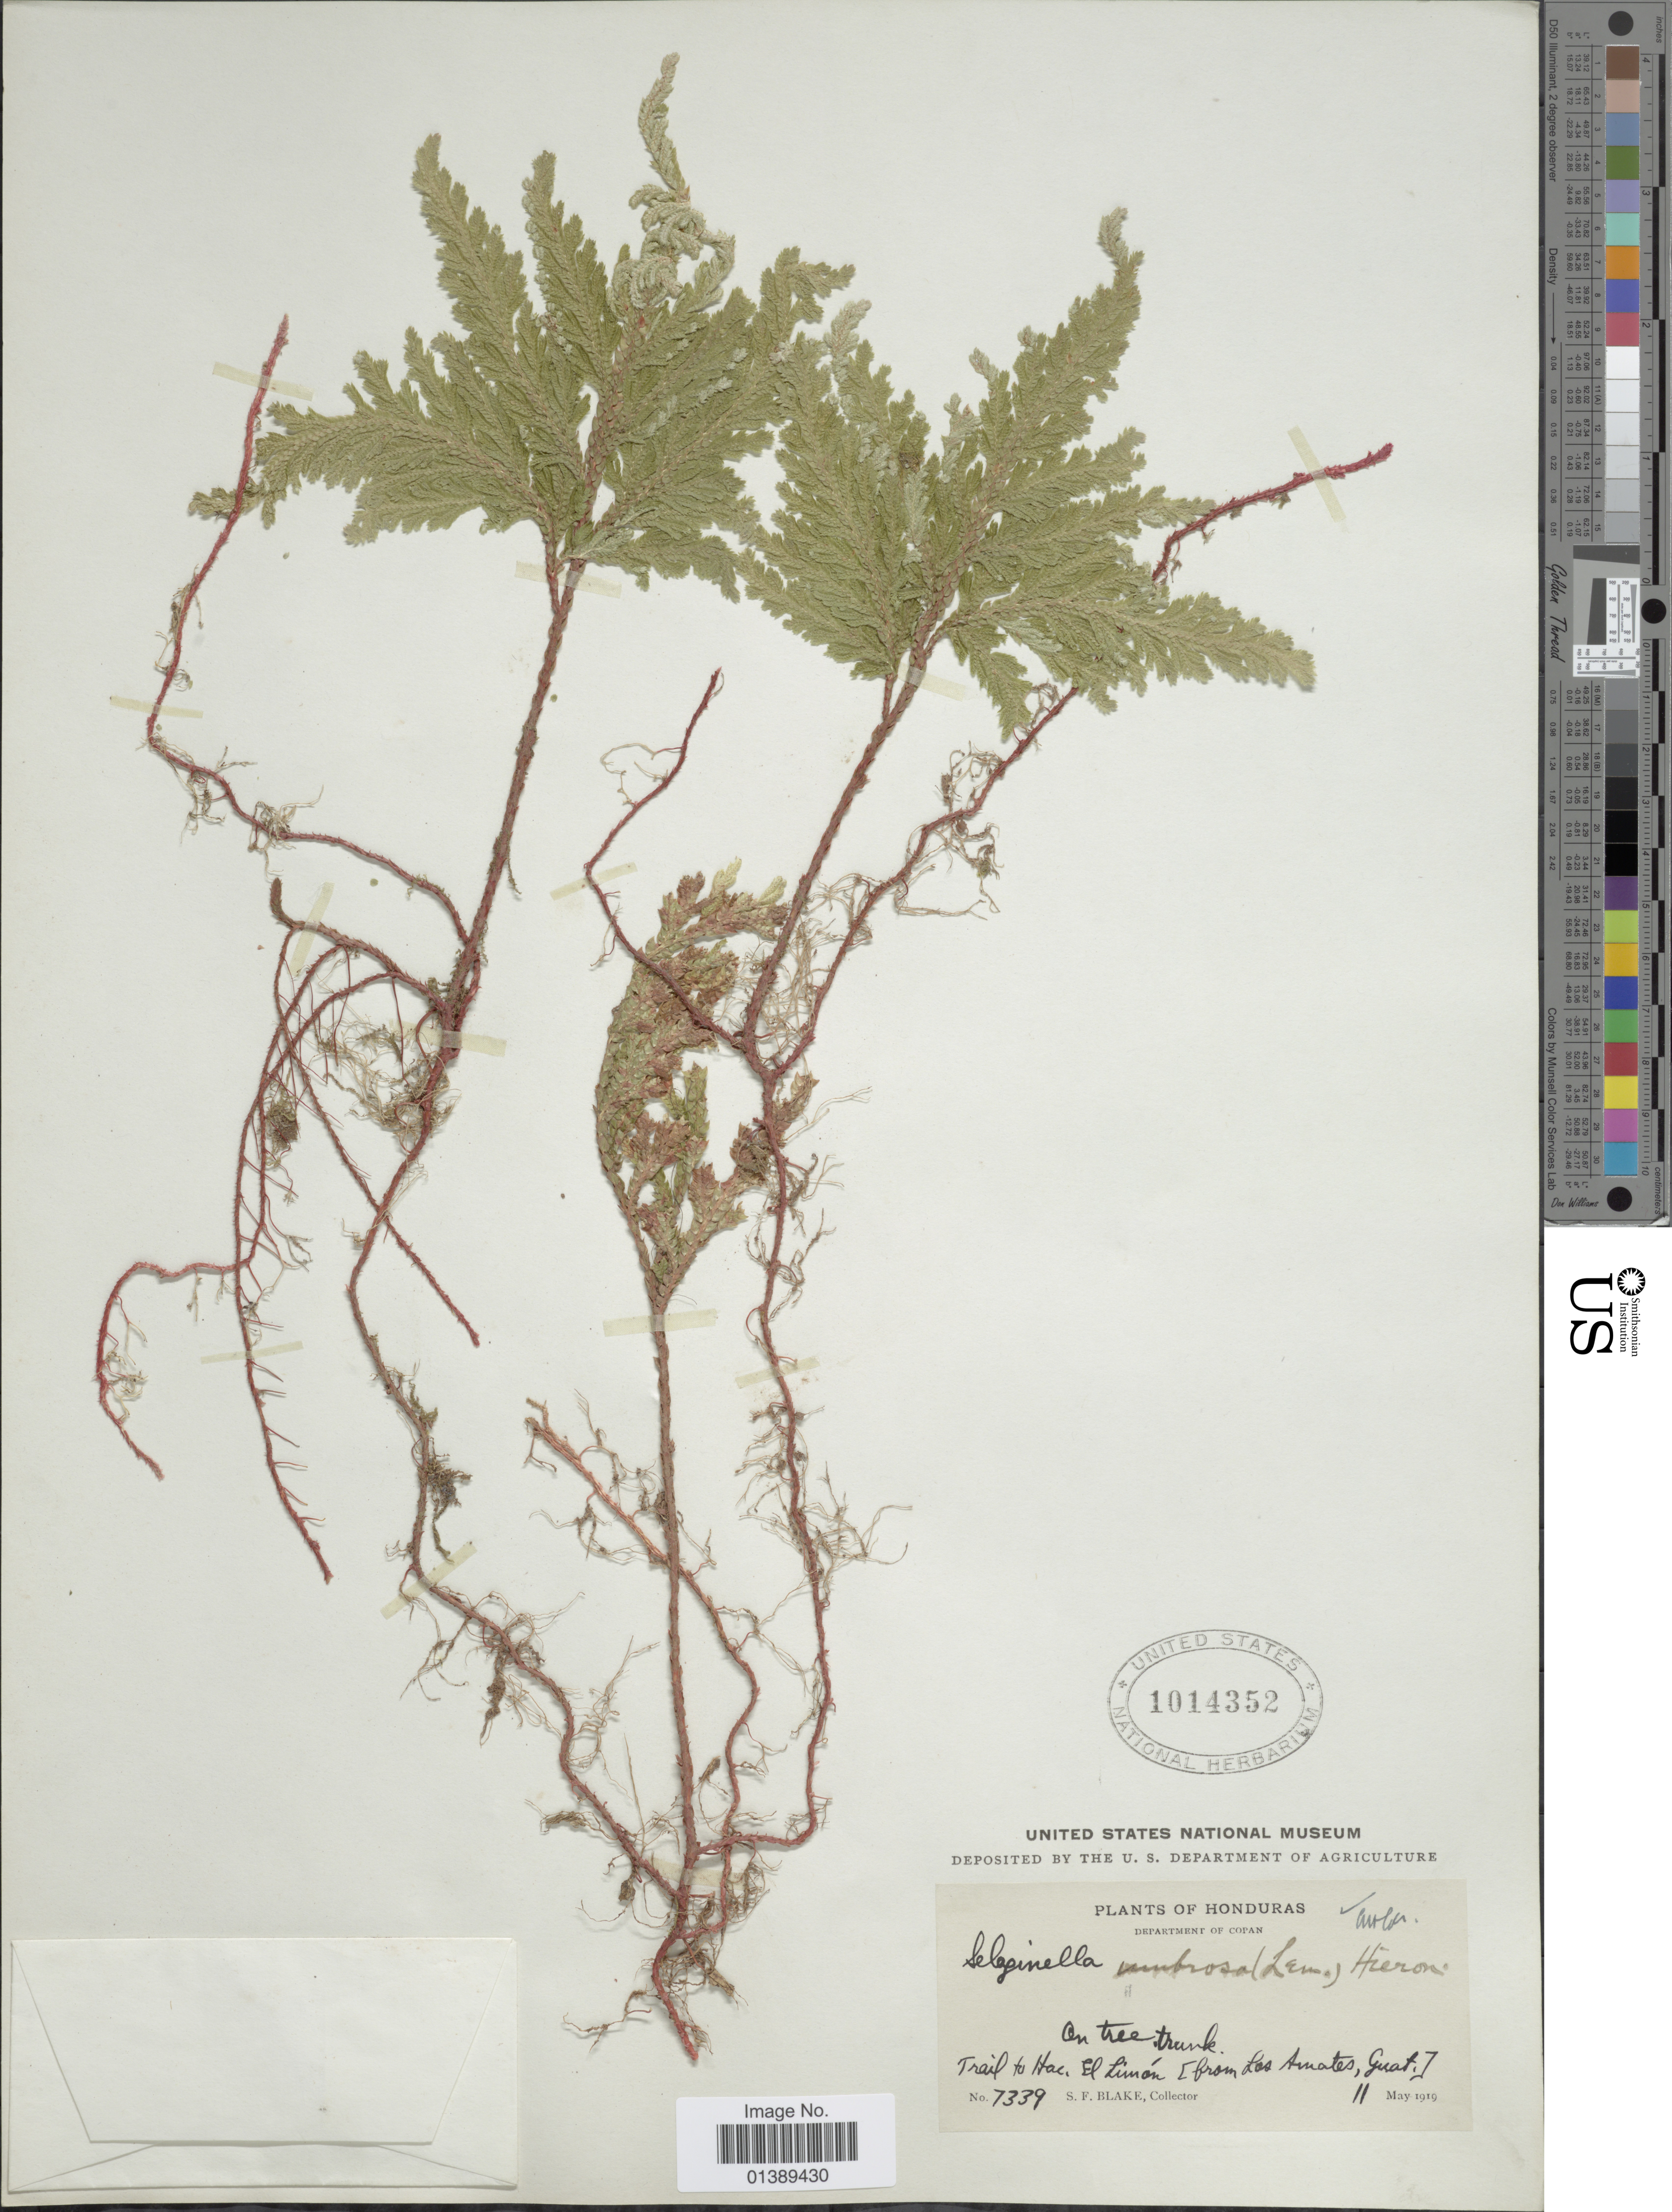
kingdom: Plantae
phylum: Tracheophyta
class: Lycopodiopsida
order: Selaginellales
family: Selaginellaceae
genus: Selaginella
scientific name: Selaginella umbrosa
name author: Lem. ex Hieron.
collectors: S. Blake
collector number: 7339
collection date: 1919-05-11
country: Honduras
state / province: Copán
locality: Trail to Hac, El Limón [from Las Amates, Guat]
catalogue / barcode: US 1014352